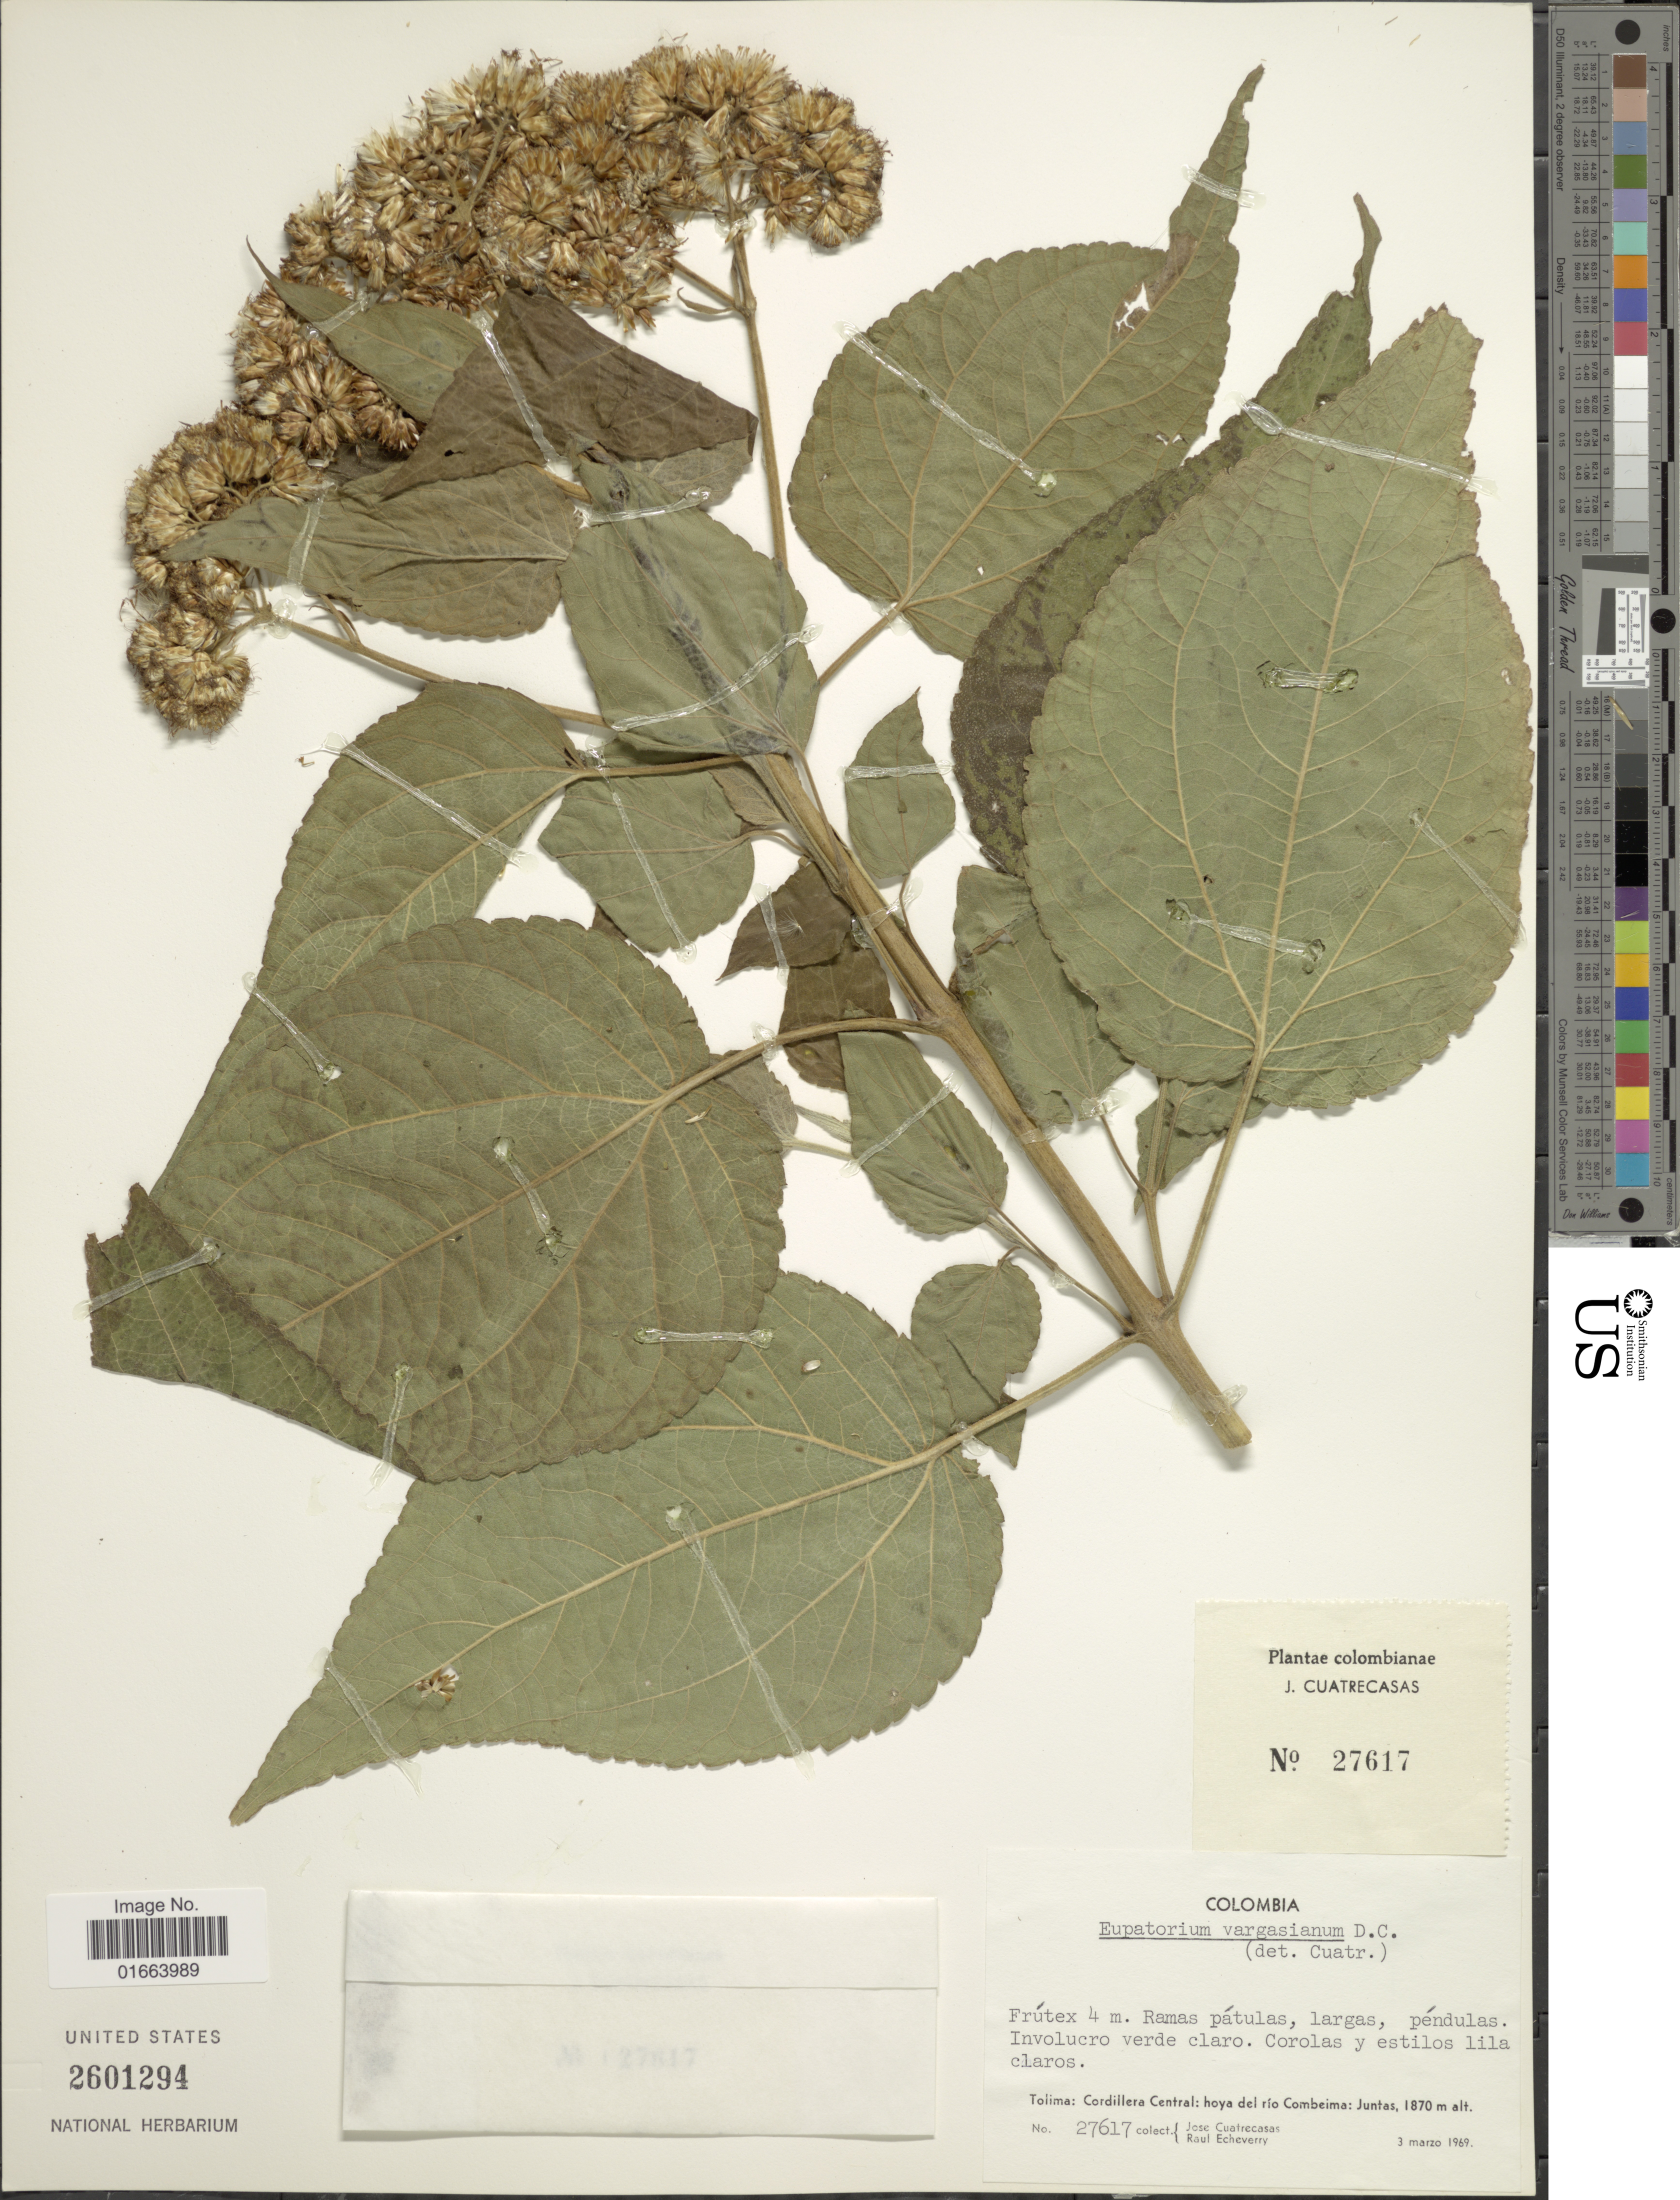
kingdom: Plantae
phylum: Tracheophyta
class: Magnoliopsida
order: Asterales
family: Asteraceae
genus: Critoniella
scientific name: Critoniella vargasiana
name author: (DC.) R.M. King & H. Rob.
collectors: J. Cuatrecasas & R. Echeverry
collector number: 27617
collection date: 1969-03-03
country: Colombia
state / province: Tolima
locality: Cordillera Central: hoya del río Combeima: Juntas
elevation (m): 1870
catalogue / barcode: US 2601294